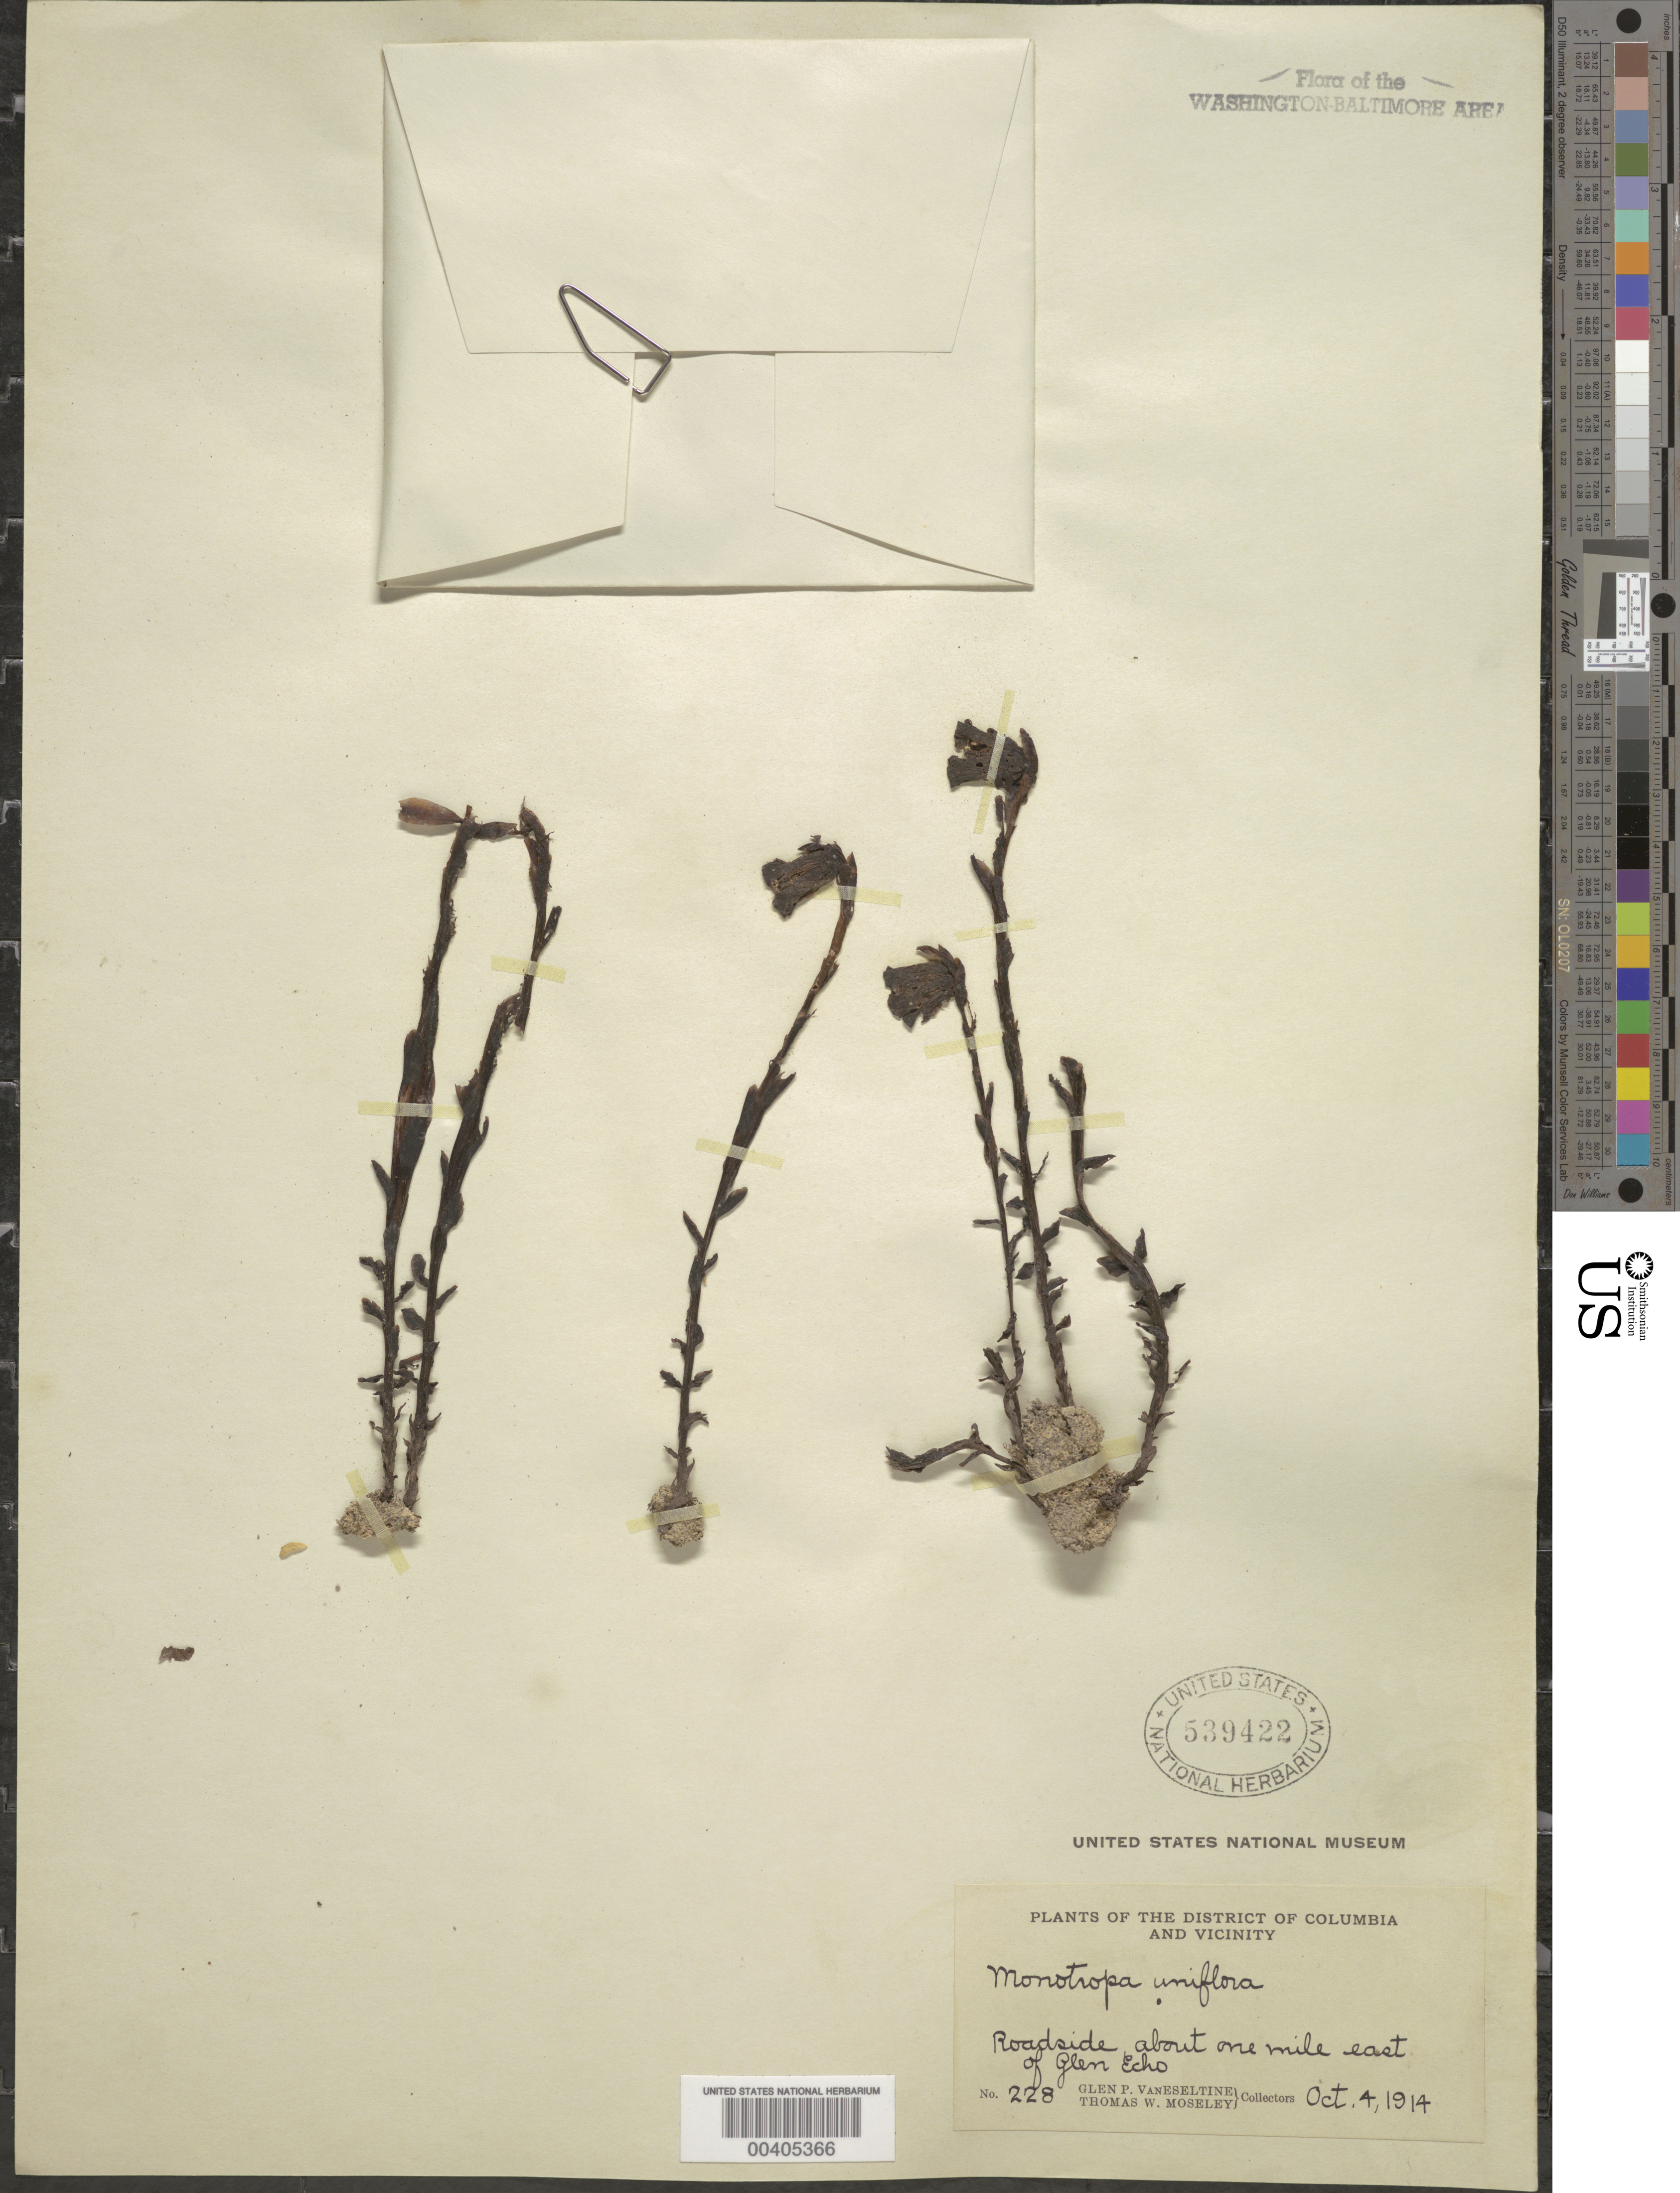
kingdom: Plantae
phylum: Tracheophyta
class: Magnoliopsida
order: Ericales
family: Ericaceae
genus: Monotropa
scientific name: Monotropa uniflora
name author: L.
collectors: G. P. Van Eseltine & T. Moseley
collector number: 228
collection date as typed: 04 Oct 1914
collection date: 1914-10-04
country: United States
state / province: Maryland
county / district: Montgomery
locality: East of Glen Echo C. & O. Canal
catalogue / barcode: US 539422